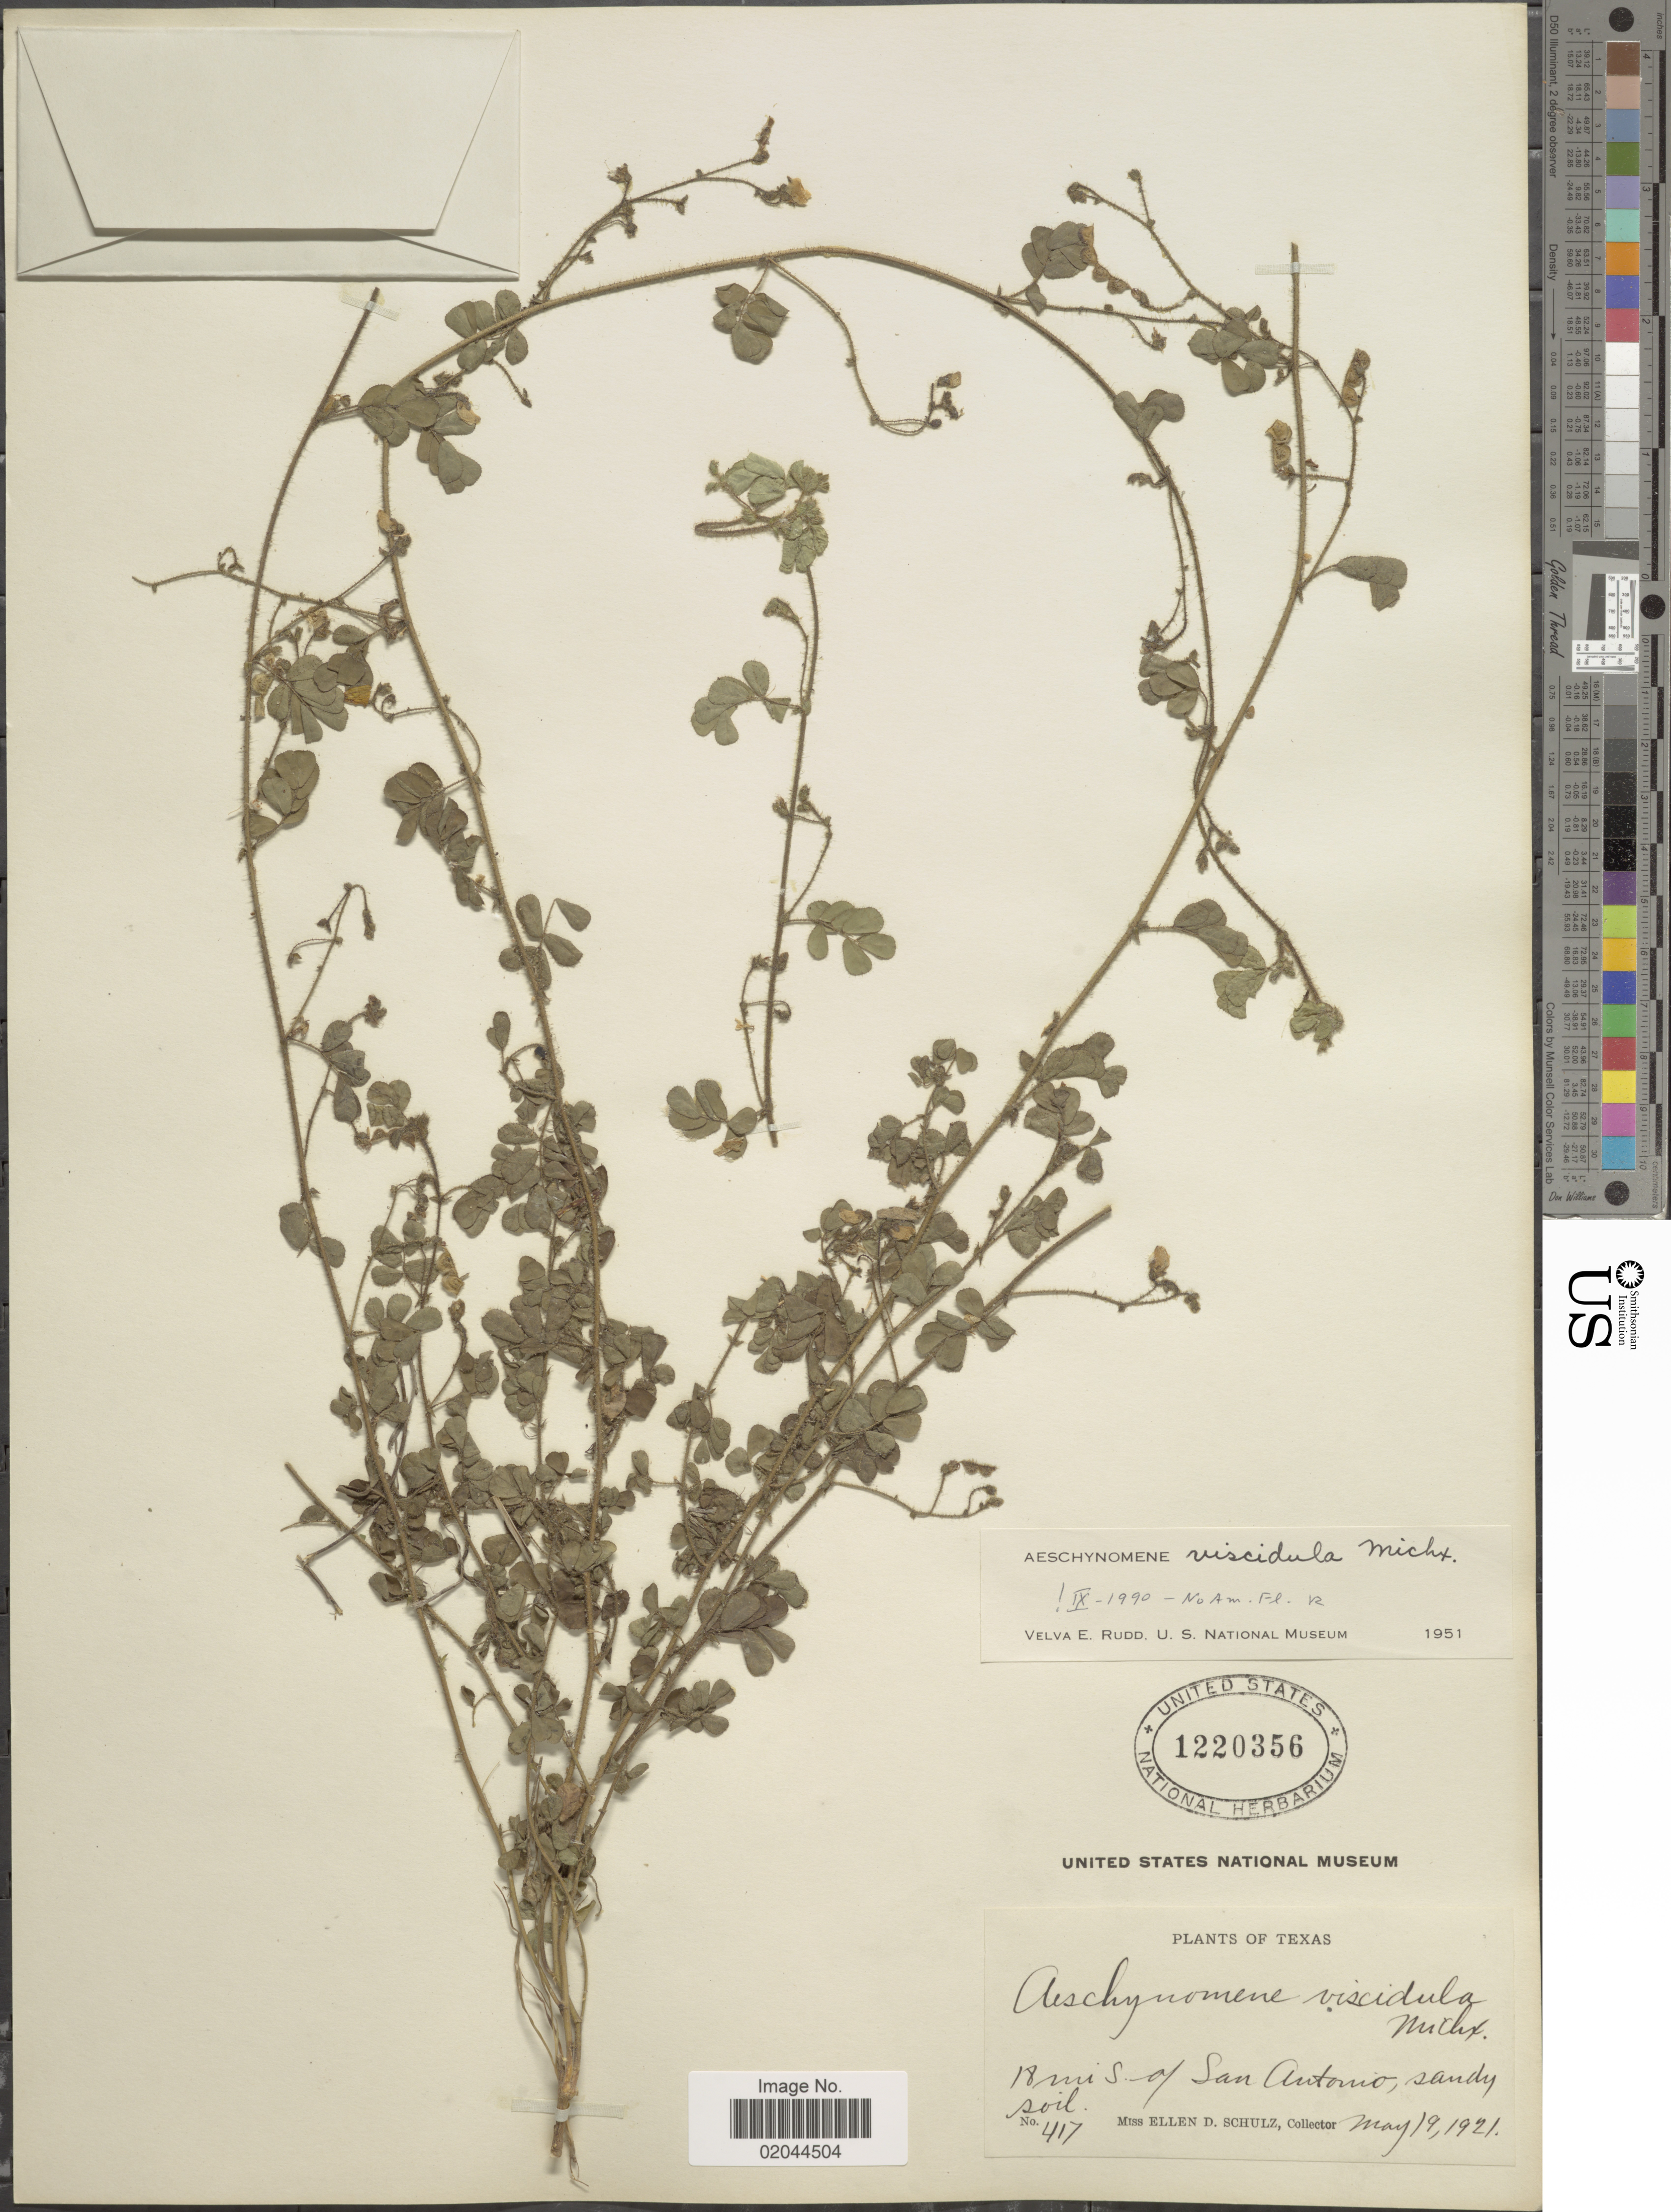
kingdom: Plantae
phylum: Tracheophyta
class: Magnoliopsida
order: Fabales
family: Fabaceae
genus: Aeschynomene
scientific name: Aeschynomene viscidula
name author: Michx.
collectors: E. D. Schulz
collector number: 417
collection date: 1921-05-19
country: United States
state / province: Texas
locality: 18 mi S of San Antonio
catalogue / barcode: US 1220356